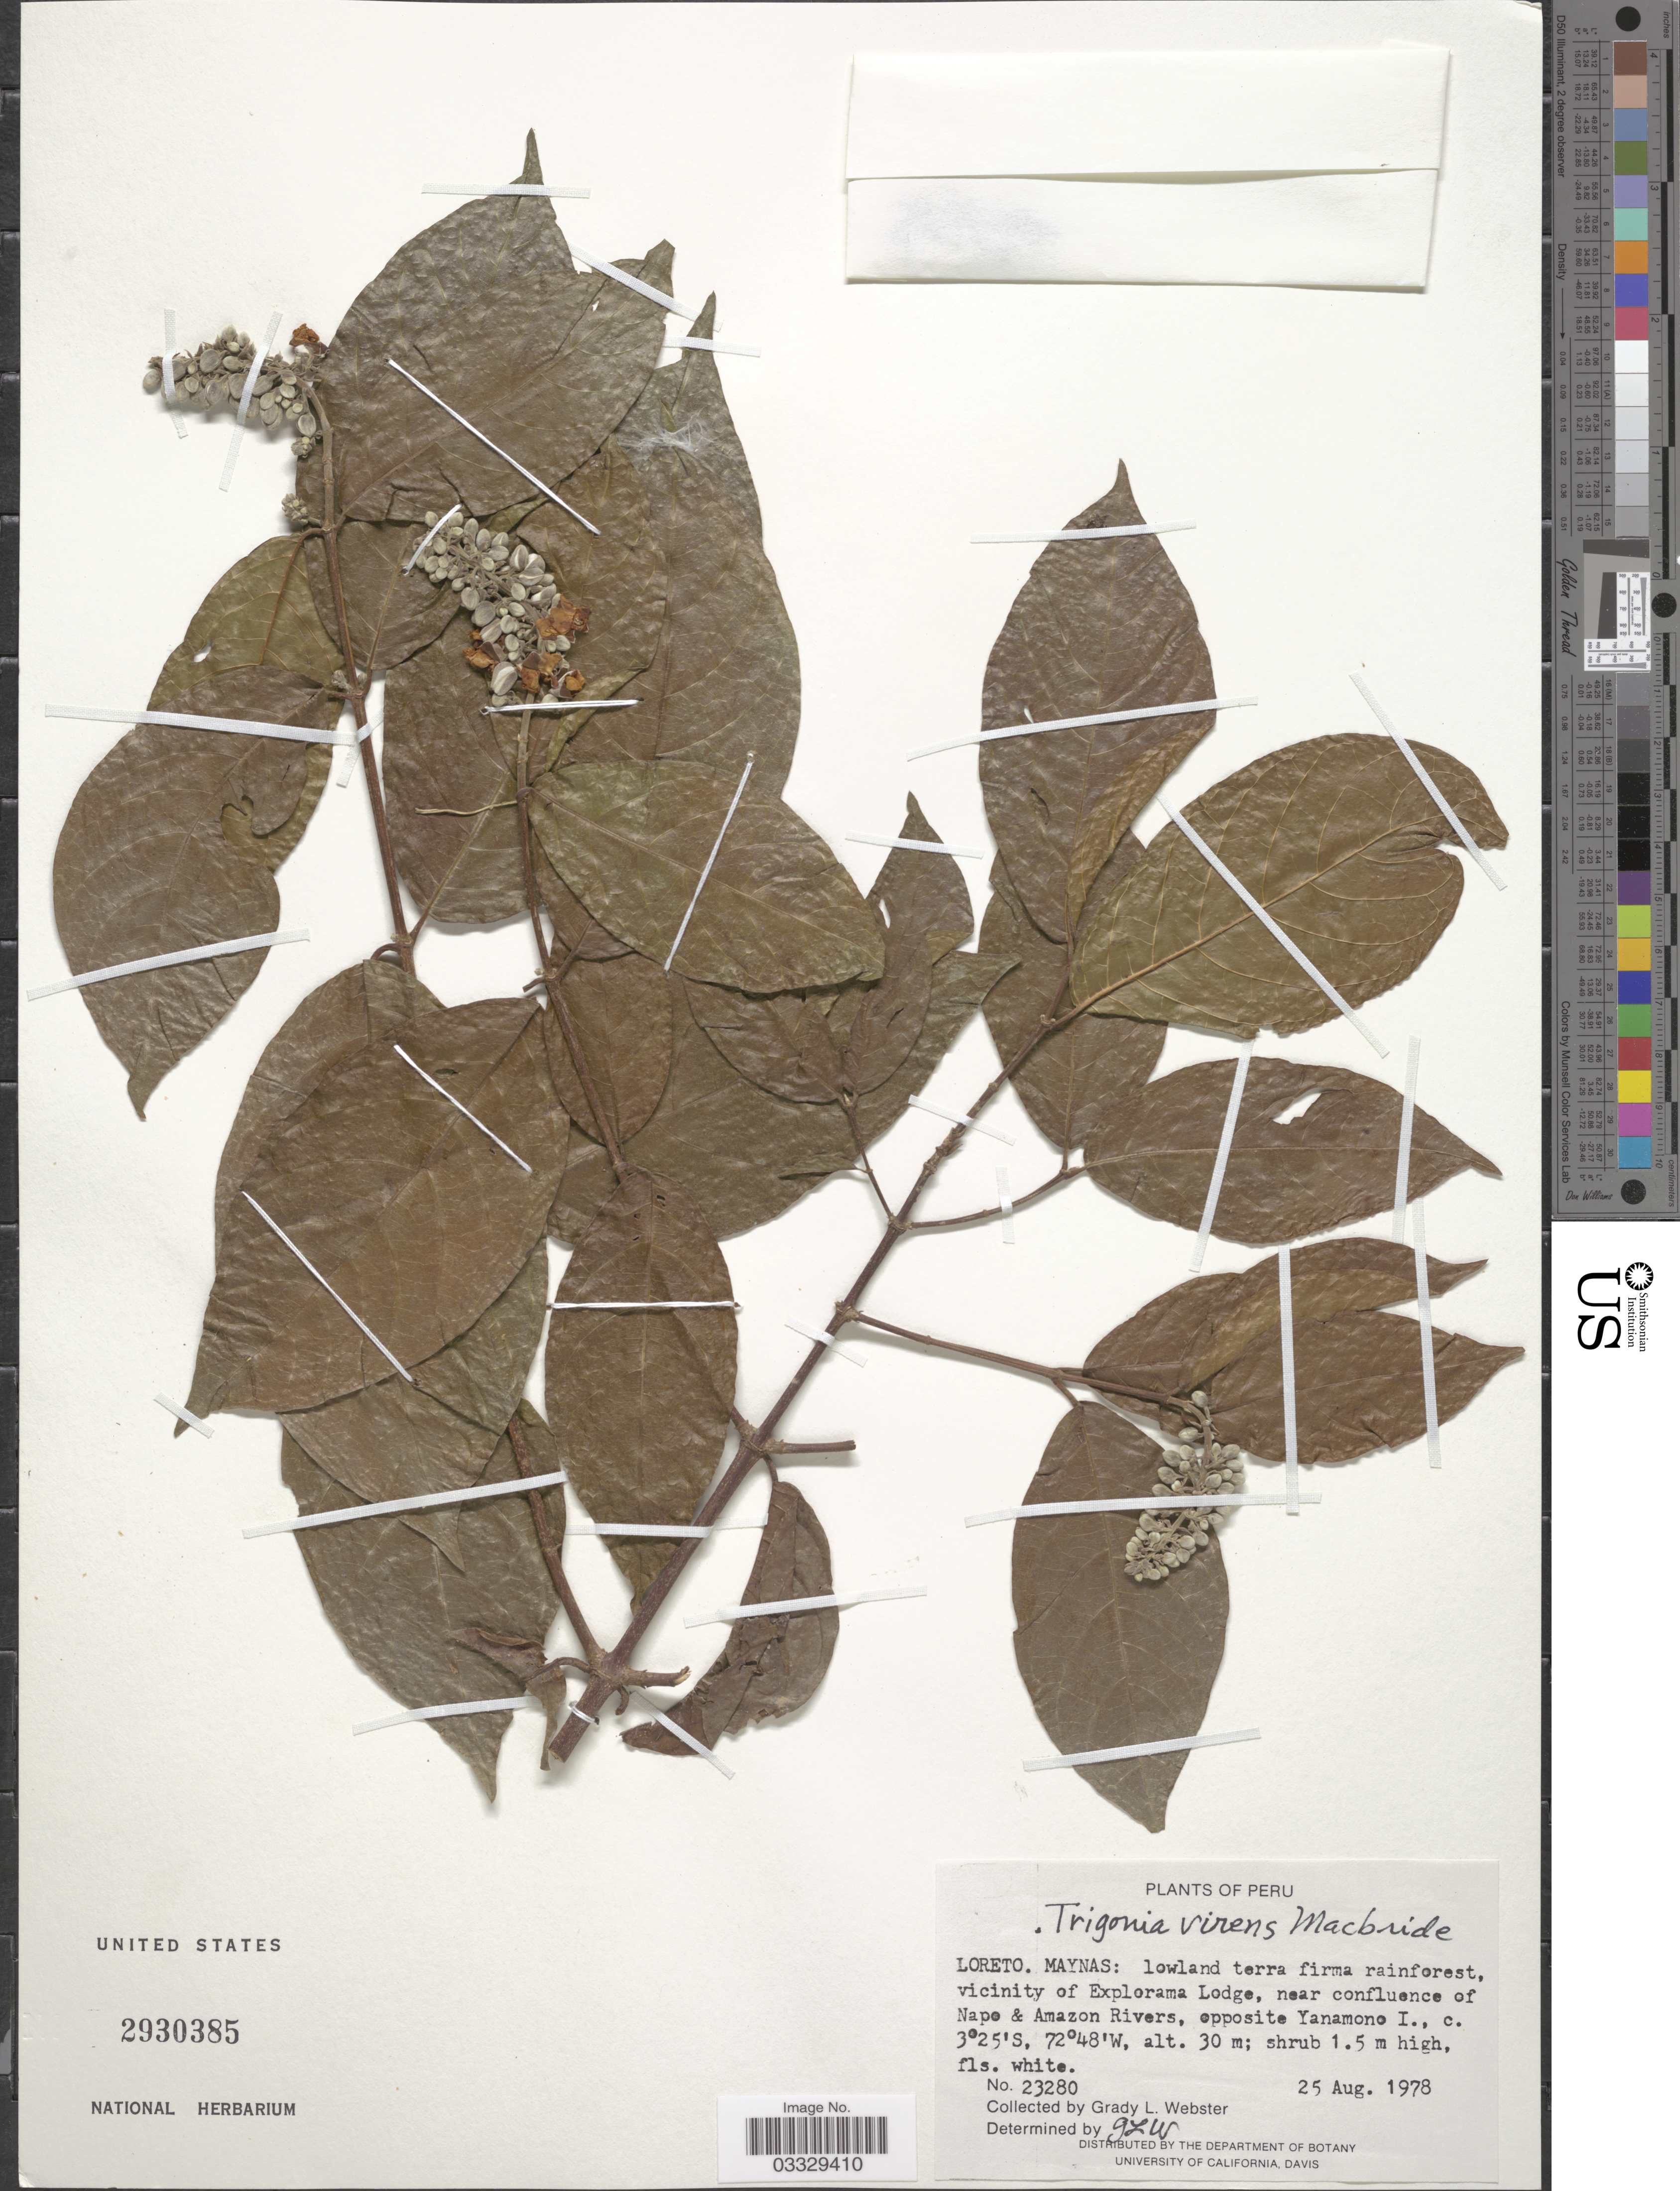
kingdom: Plantae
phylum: Tracheophyta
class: Magnoliopsida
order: Malpighiales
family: Trigoniaceae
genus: Trigonia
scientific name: Trigonia virens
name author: J.F. Macbr.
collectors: G. L. Webster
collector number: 23280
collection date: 1978-08-25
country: Peru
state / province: Loreto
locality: Maynas: vicinity of Explorama Lodge, near confluence of Napo & Amazon Rivers, opposite Yanamono I.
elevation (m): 30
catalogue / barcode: US 2930385